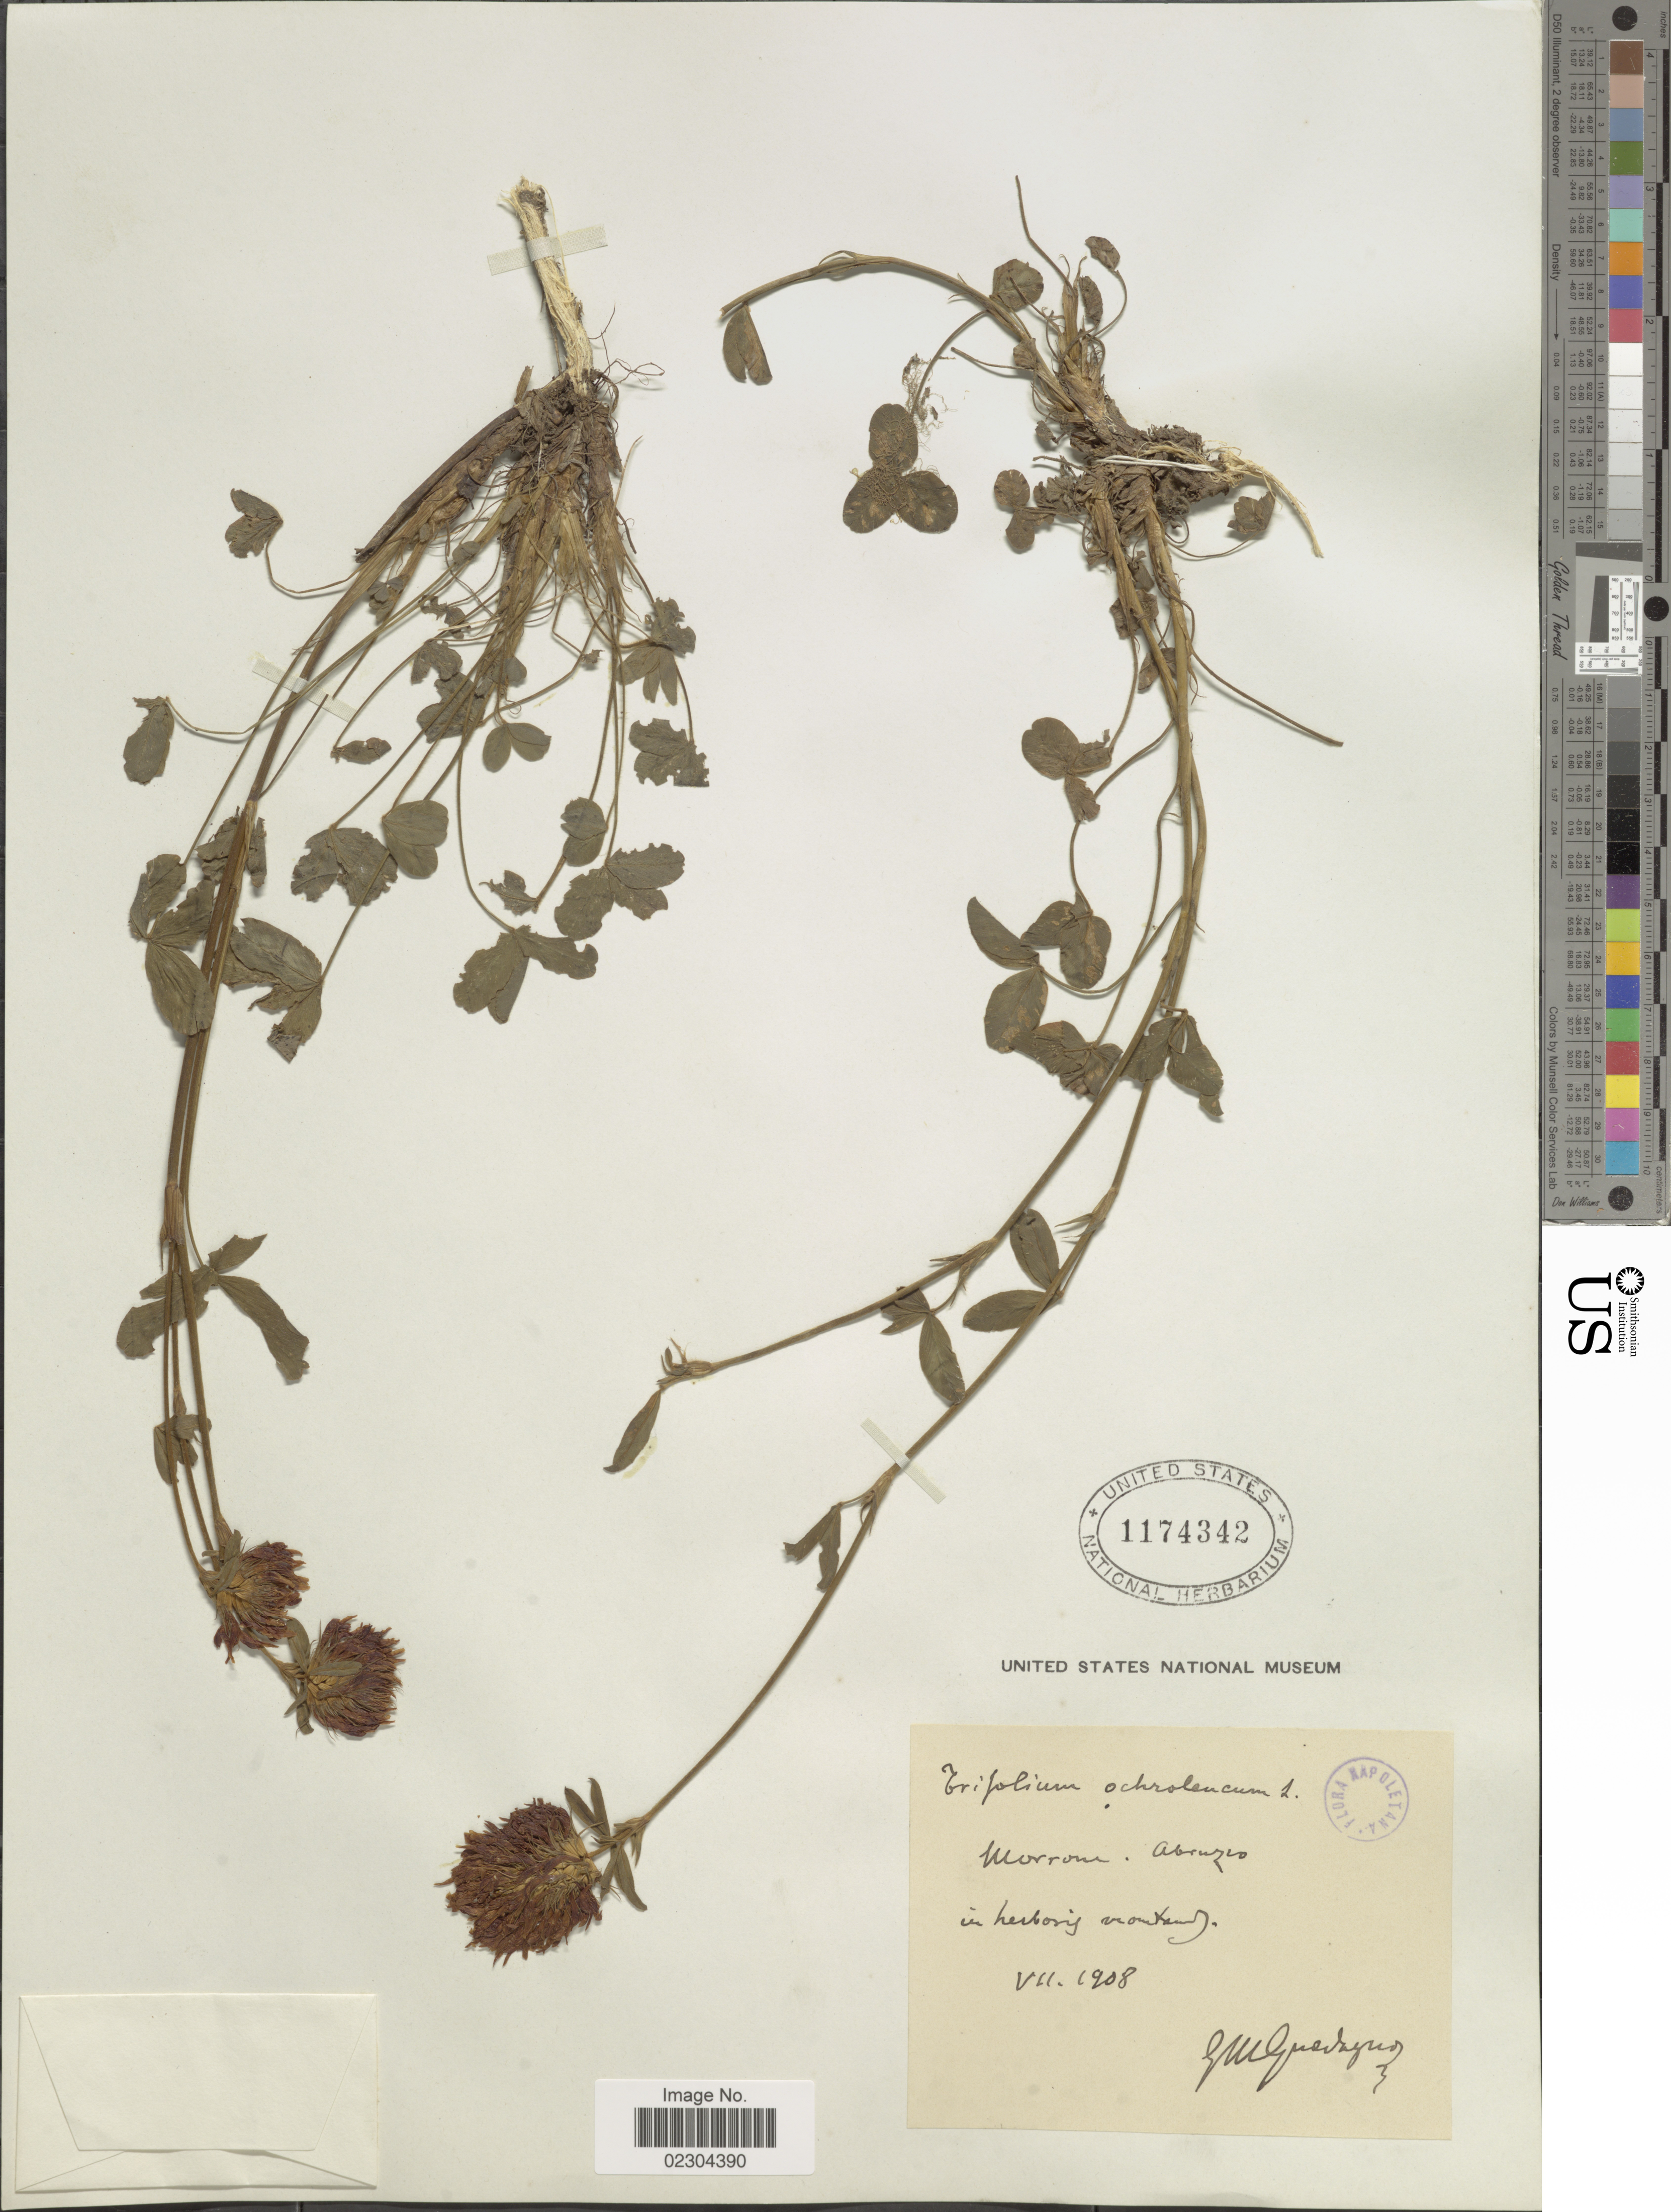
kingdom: Plantae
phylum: Tracheophyta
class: Magnoliopsida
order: Fabales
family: Fabaceae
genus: Trifolium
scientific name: Trifolium ochroleucon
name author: Huds.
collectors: G. Guadagno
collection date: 1908-07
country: Italy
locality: Morrona, Abruzzo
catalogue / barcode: US 1174342